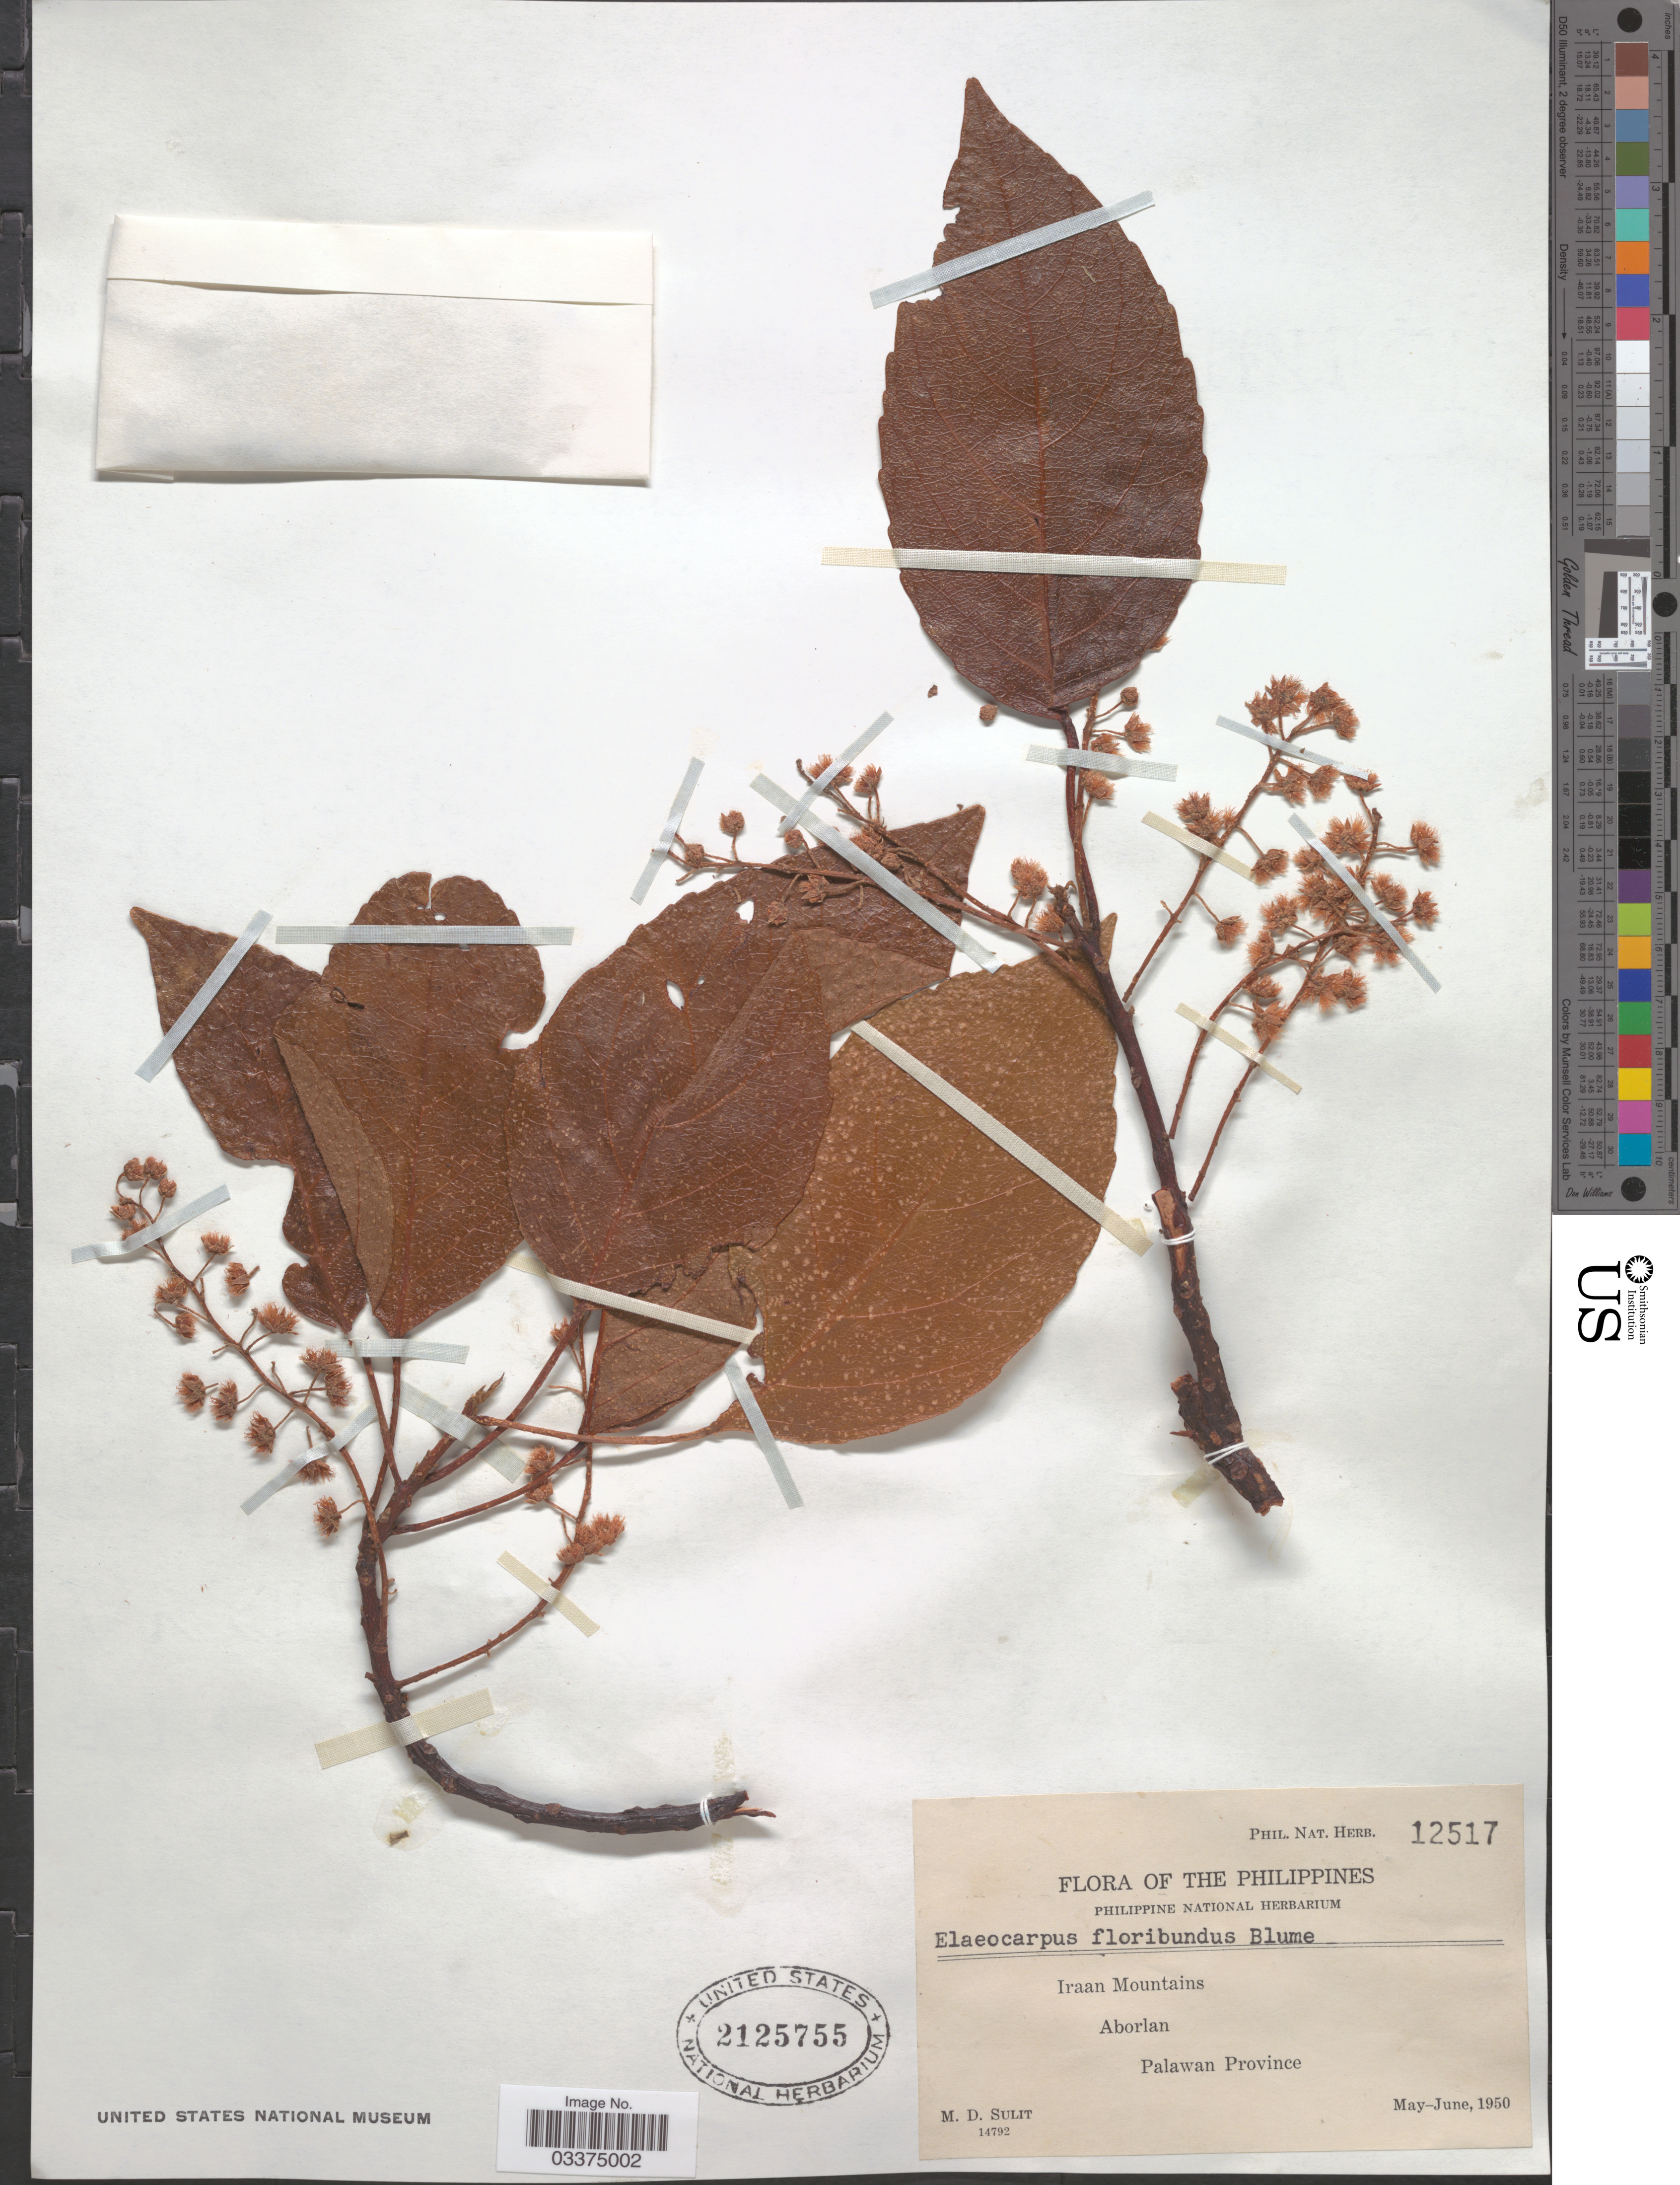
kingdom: Plantae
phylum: Tracheophyta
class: Magnoliopsida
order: Oxalidales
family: Elaeocarpaceae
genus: Elaeocarpus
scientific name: Elaeocarpus floribundus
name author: Blume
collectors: M. Sulit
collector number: Phil. Nat. Herb. 12517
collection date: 1950-05/1950-06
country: Philippines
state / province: Mimaropa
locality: Iraan Mountains. Aborlan, Palawan Province.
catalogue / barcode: US 2125755